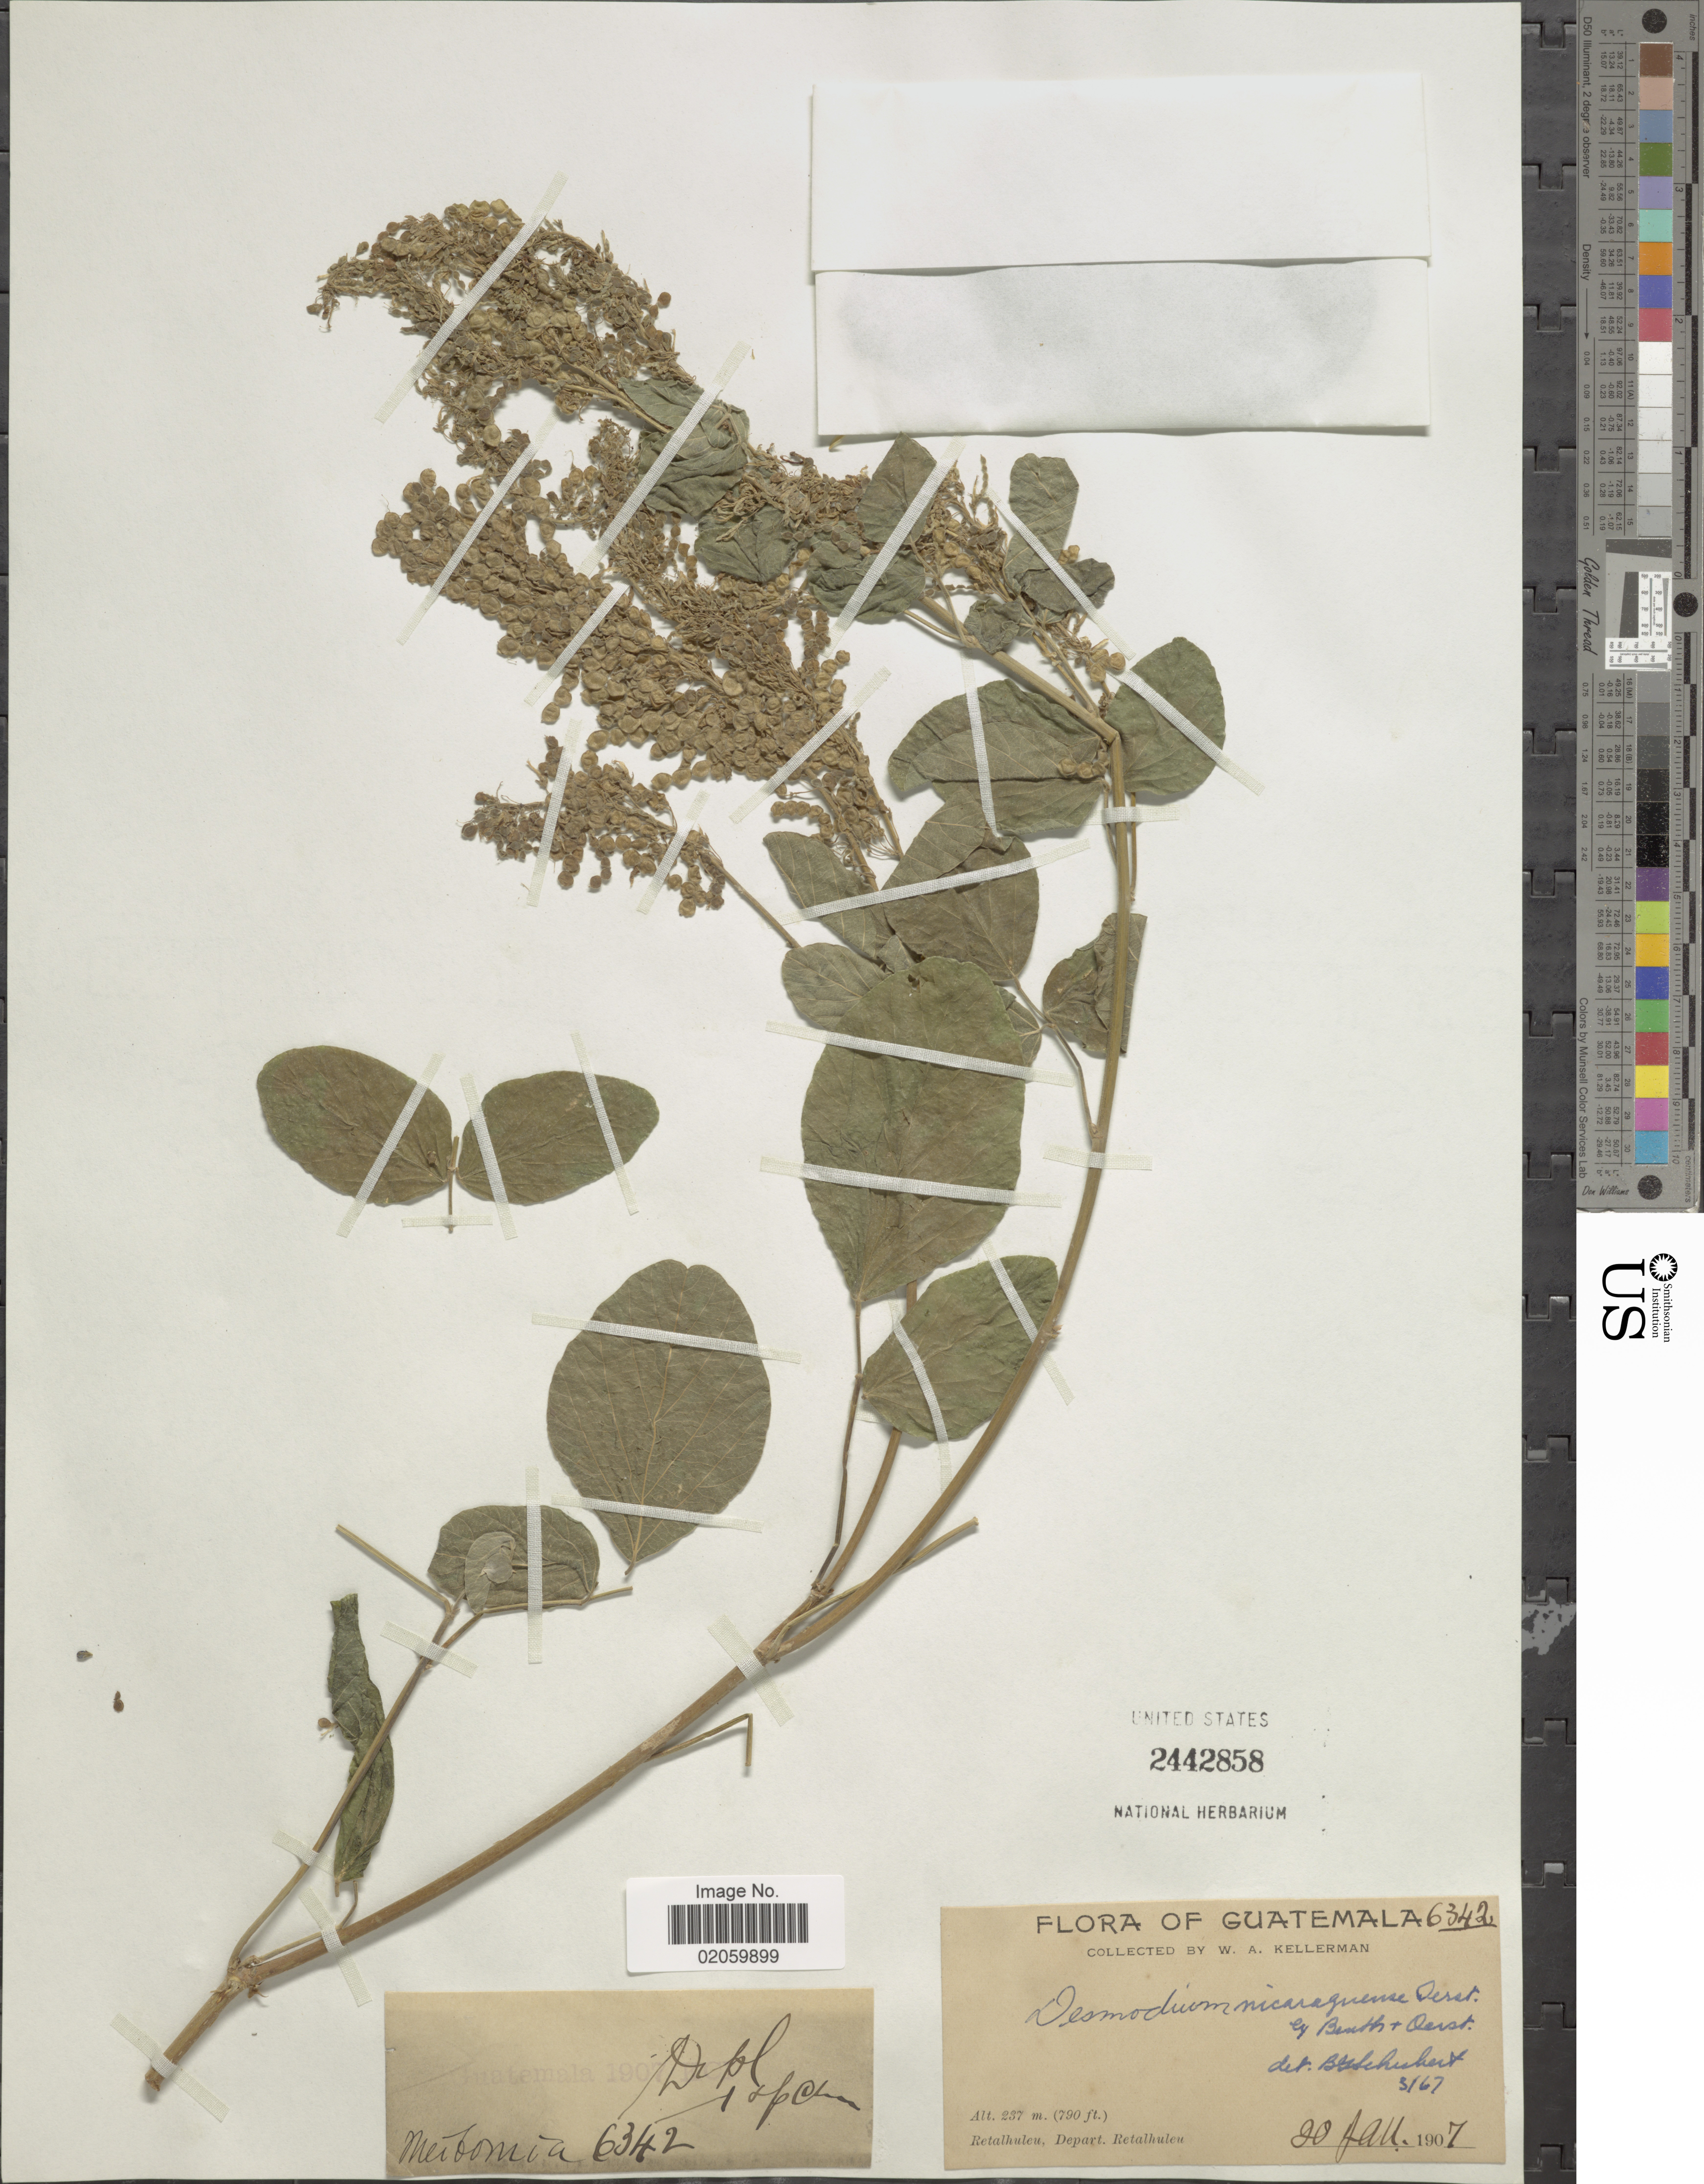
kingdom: Plantae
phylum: Tracheophyta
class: Magnoliopsida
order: Fabales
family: Fabaceae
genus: Desmodium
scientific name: Desmodium nicaraguense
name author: Oerst.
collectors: W. Kellerman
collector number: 6342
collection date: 1907-01-20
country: Guatemala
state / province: Retalhuleu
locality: Retalhue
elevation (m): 237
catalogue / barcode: US 2442858